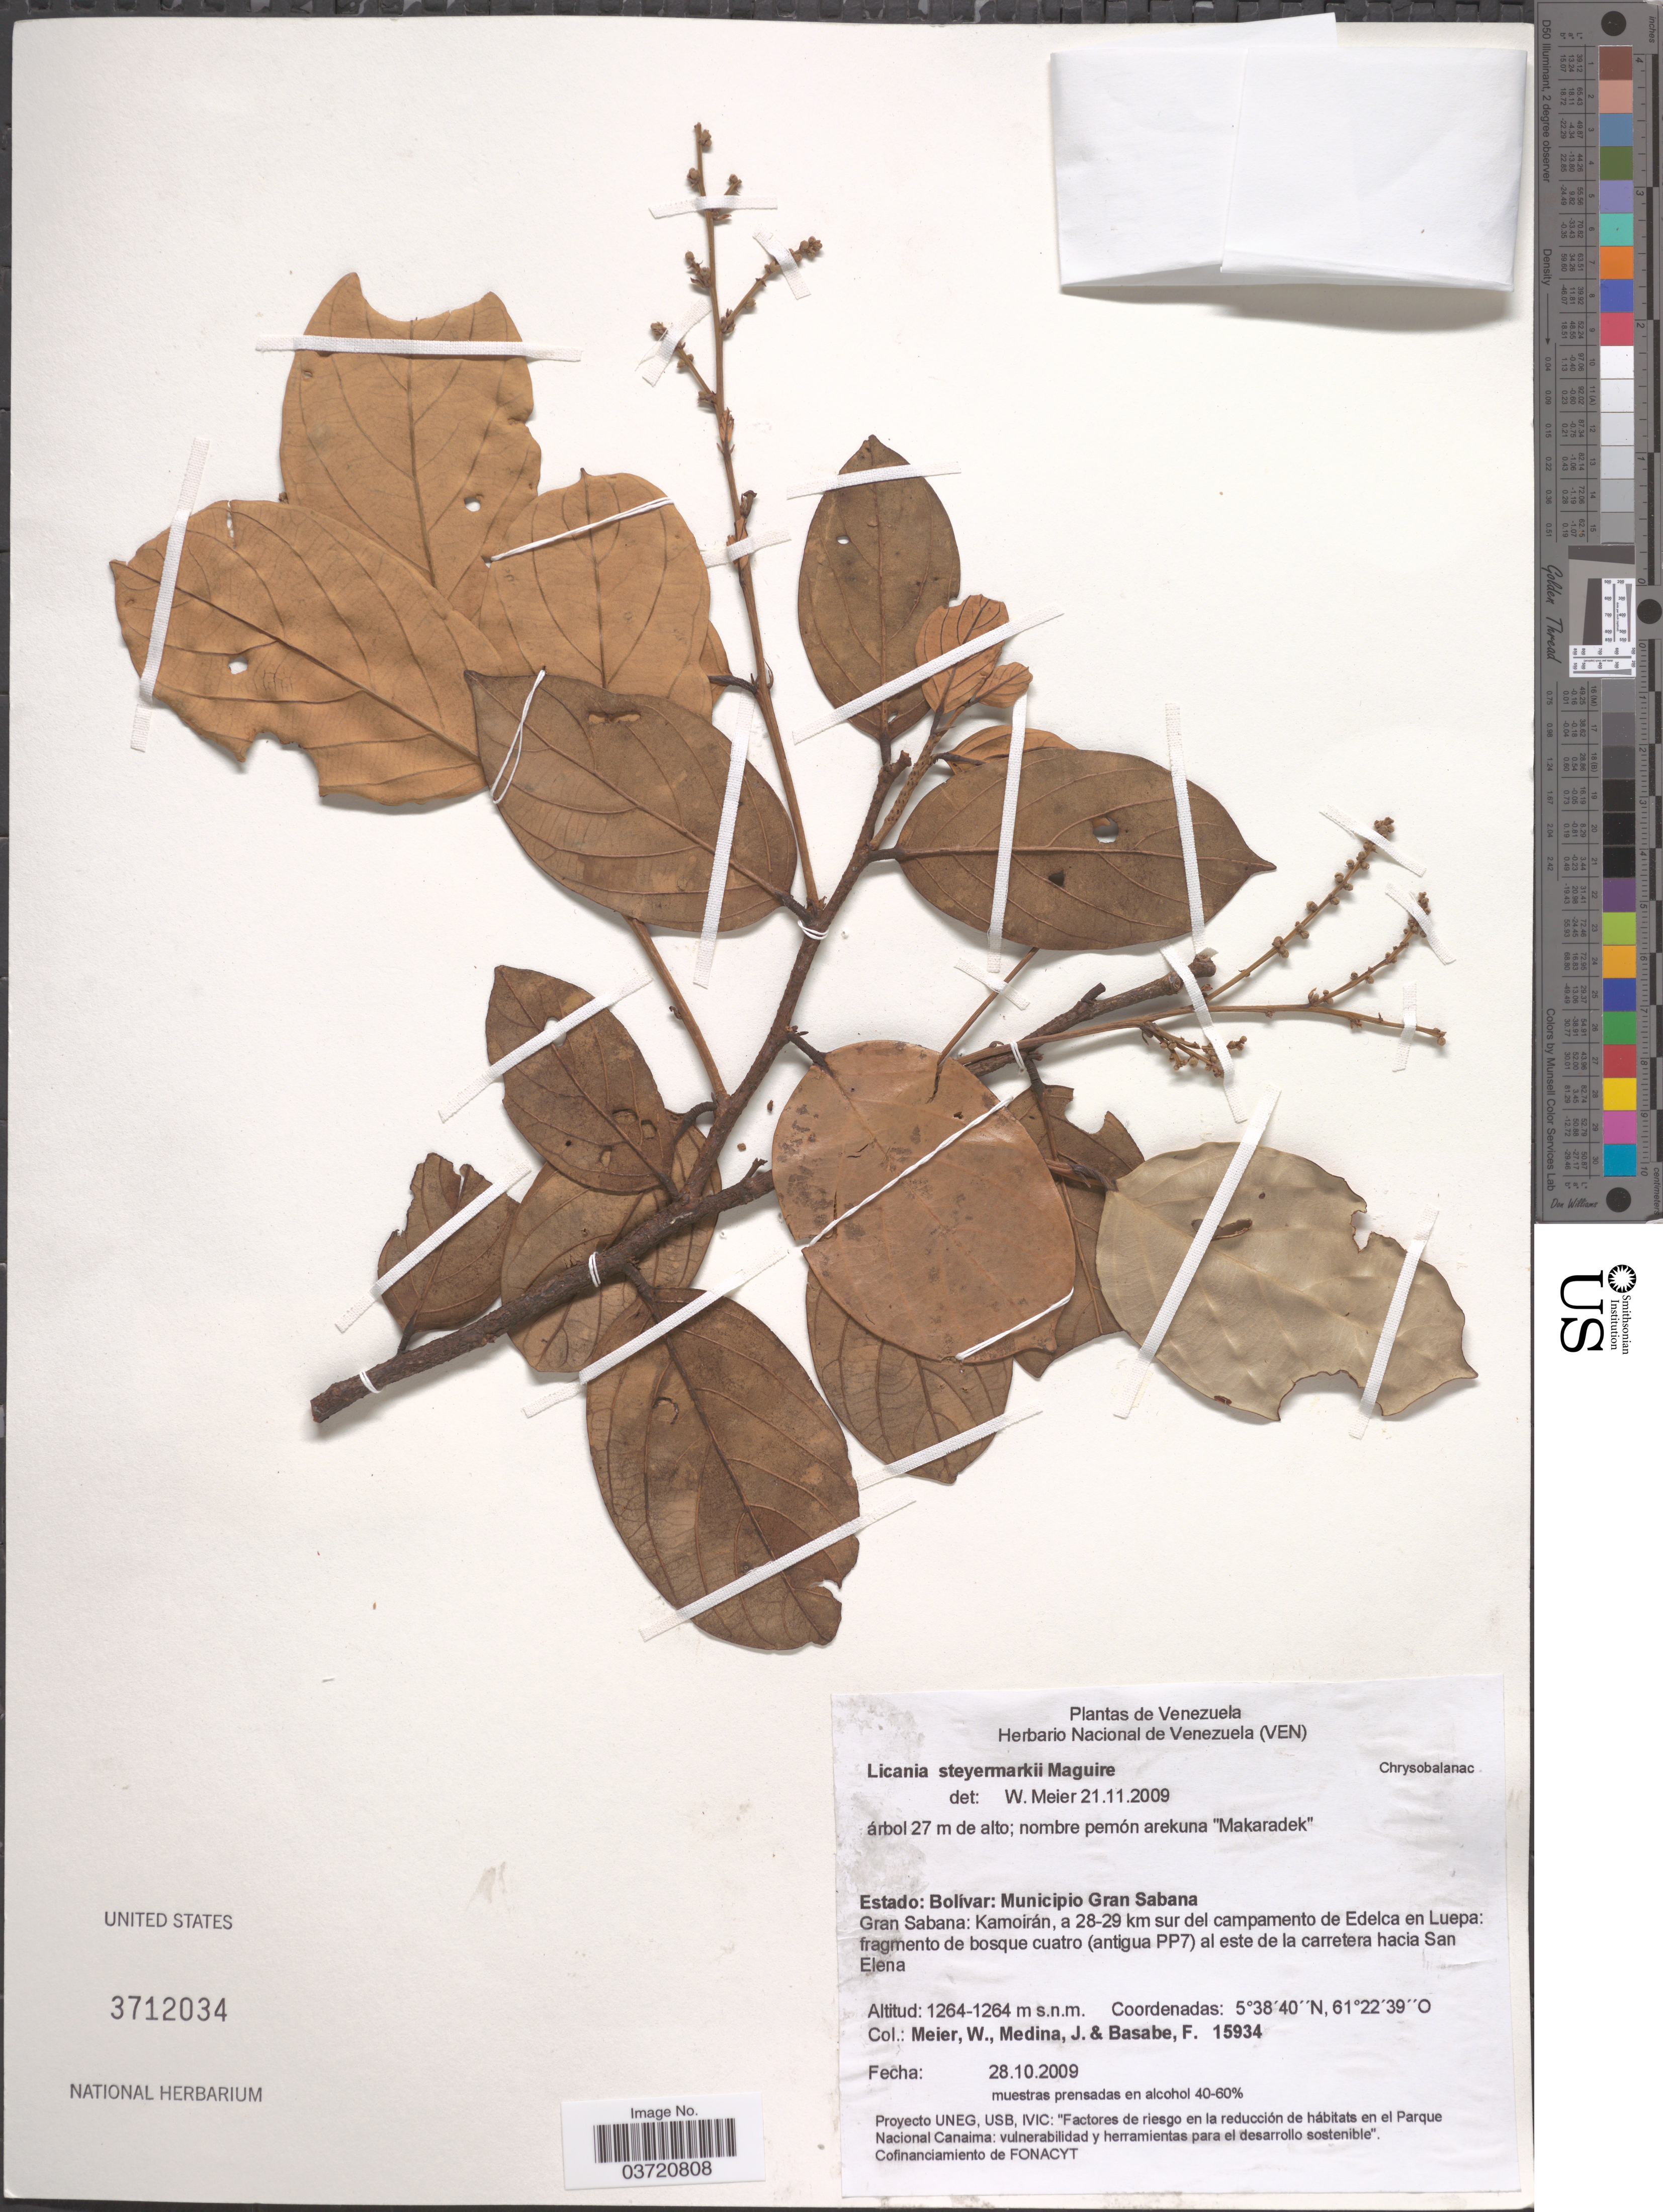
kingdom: Plantae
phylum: Tracheophyta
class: Magnoliopsida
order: Malpighiales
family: Chrysobalanaceae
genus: Licania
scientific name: Licania steyermarkii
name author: Maguire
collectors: W. Meier, J. Medina & F. Basabe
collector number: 15934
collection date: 2009-10-28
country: Venezuela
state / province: Bolivar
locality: Municipio Gran Sabana. Gran Sabana: Kamoirán, a 28-29 km sur del campamento de Edelca en Luepa fragmento de bosque cuatro (antigua PP7) al este de la carretera hacia San Elena.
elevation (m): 1264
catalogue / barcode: US 3712034